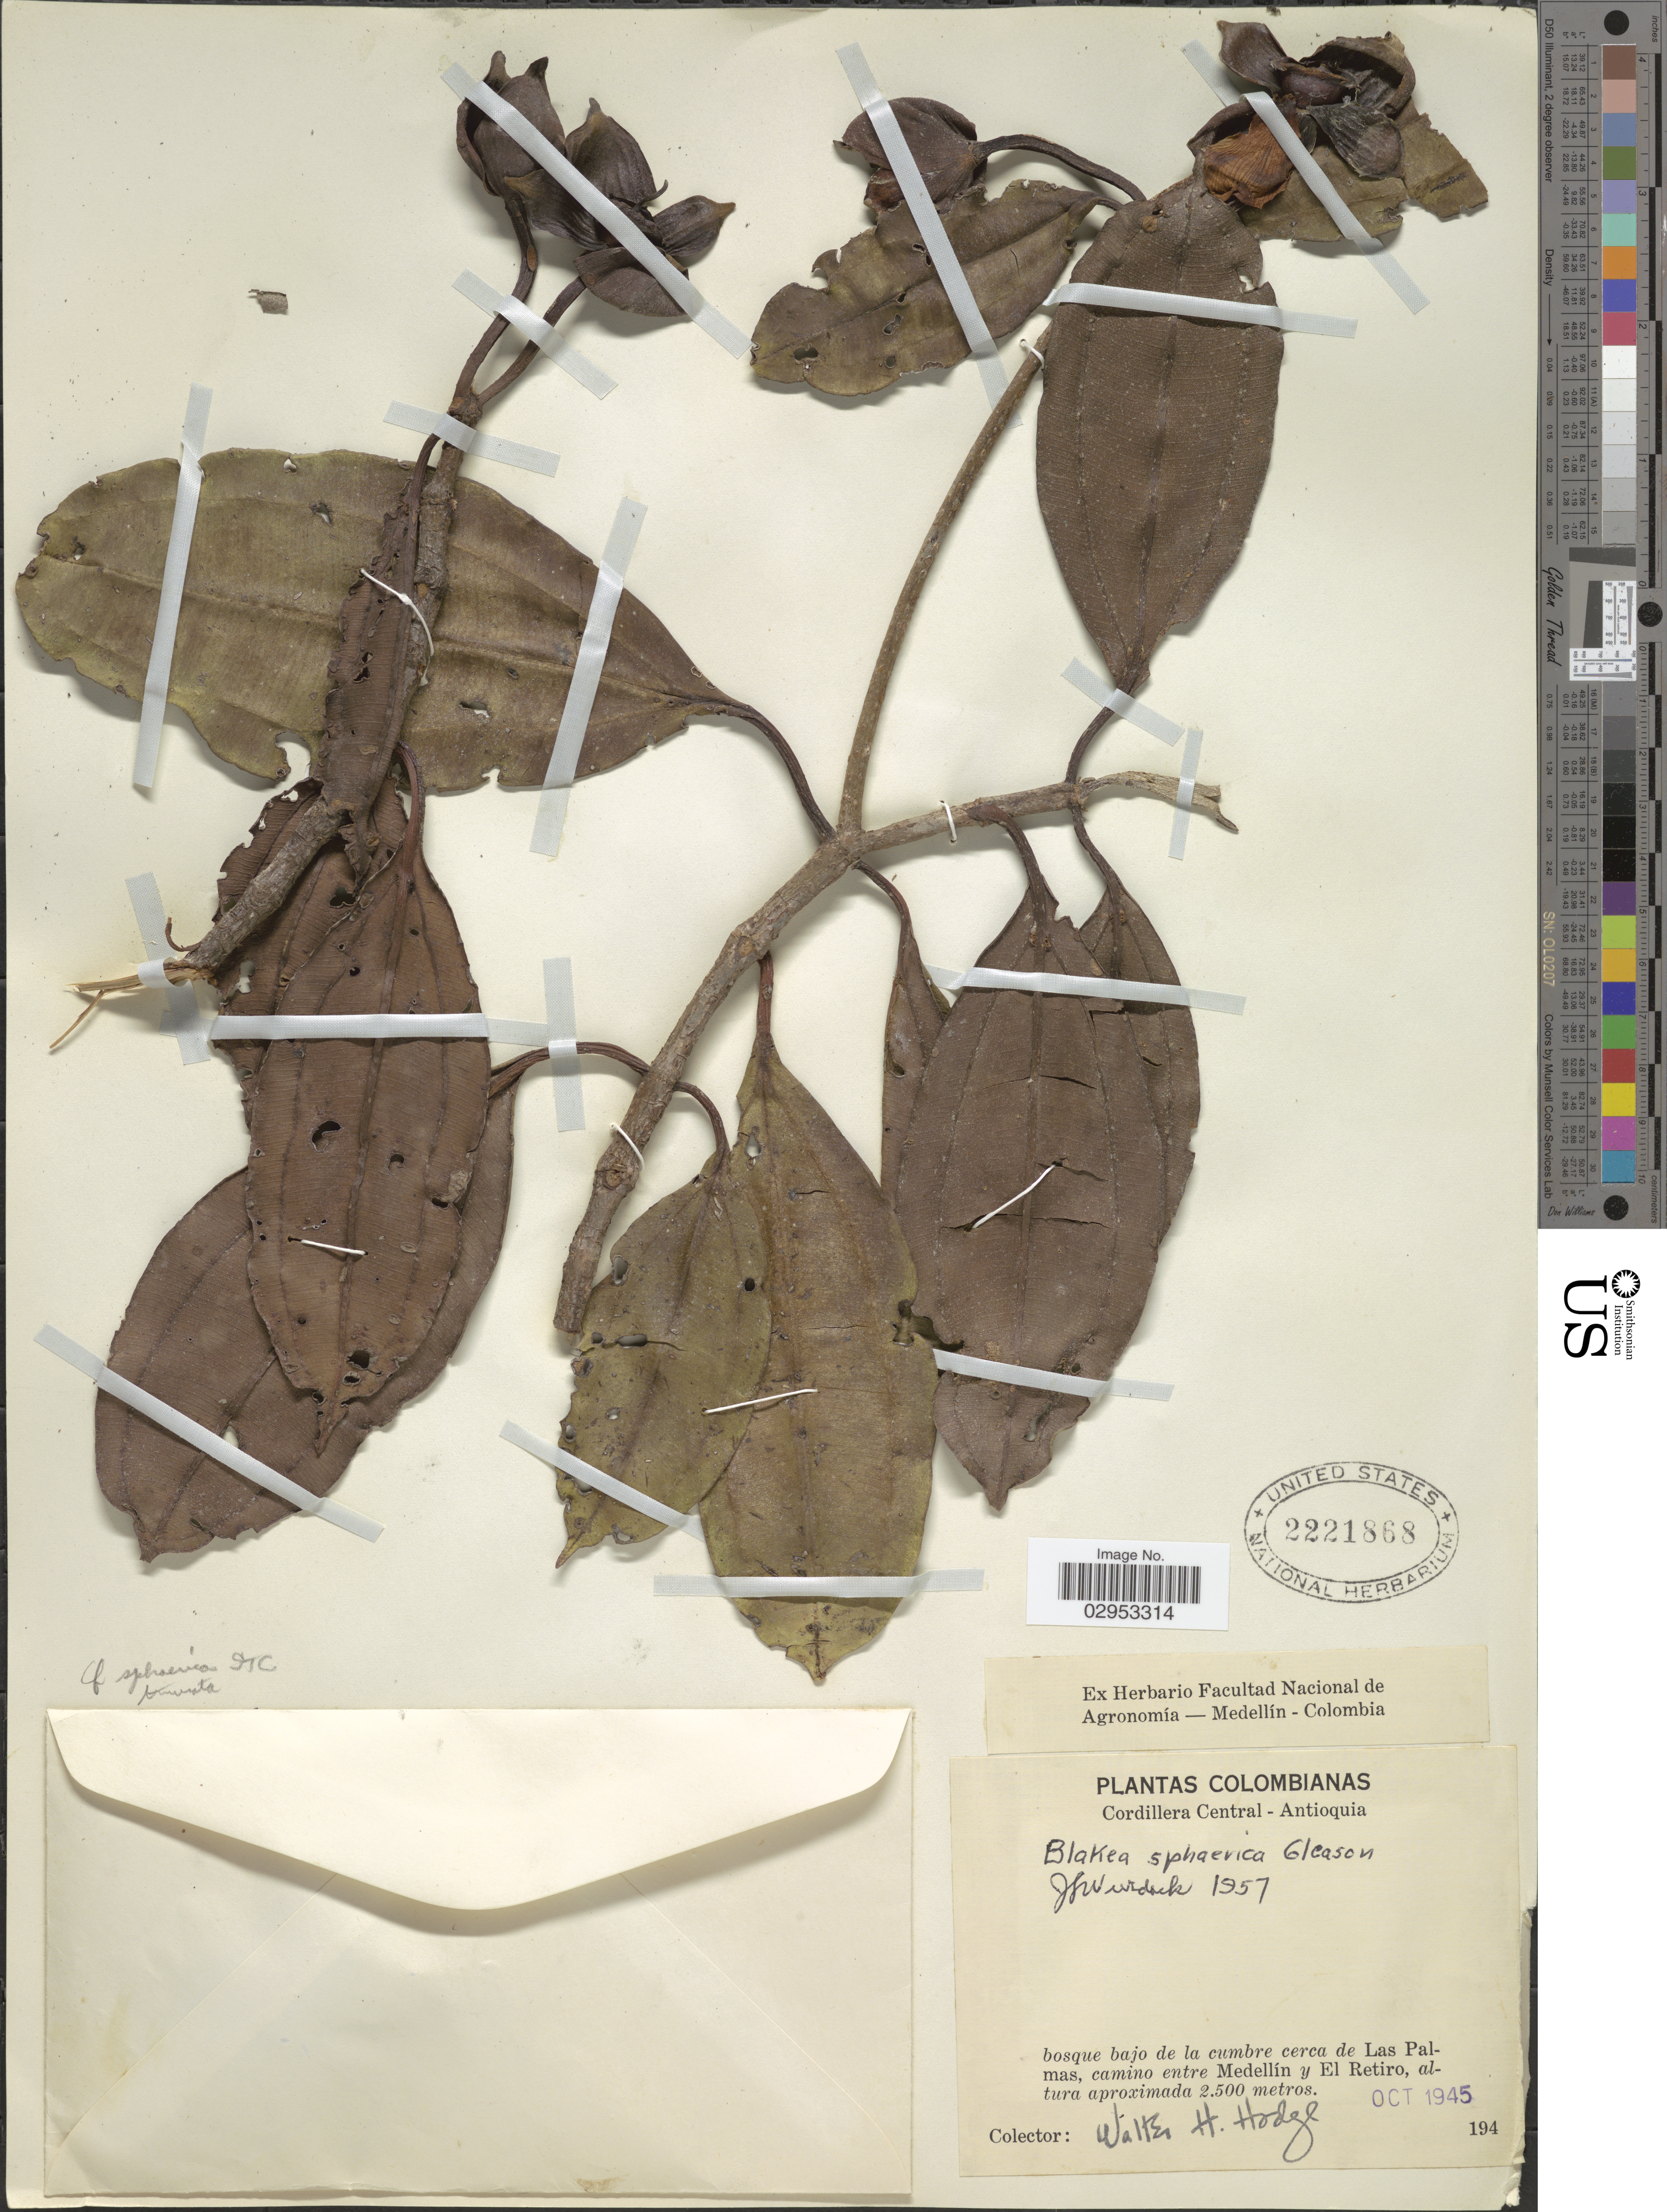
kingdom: Plantae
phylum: Tracheophyta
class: Magnoliopsida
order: Myrtales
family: Melastomataceae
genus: Blakea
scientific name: Blakea quadrangularis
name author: Triana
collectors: W. Hodge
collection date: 1945-10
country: Colombia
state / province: Antioquia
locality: Cordillera Central. Cerca de Las Palmas, camino entre Medellín y El Retiro.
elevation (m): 2500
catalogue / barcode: US 2221868